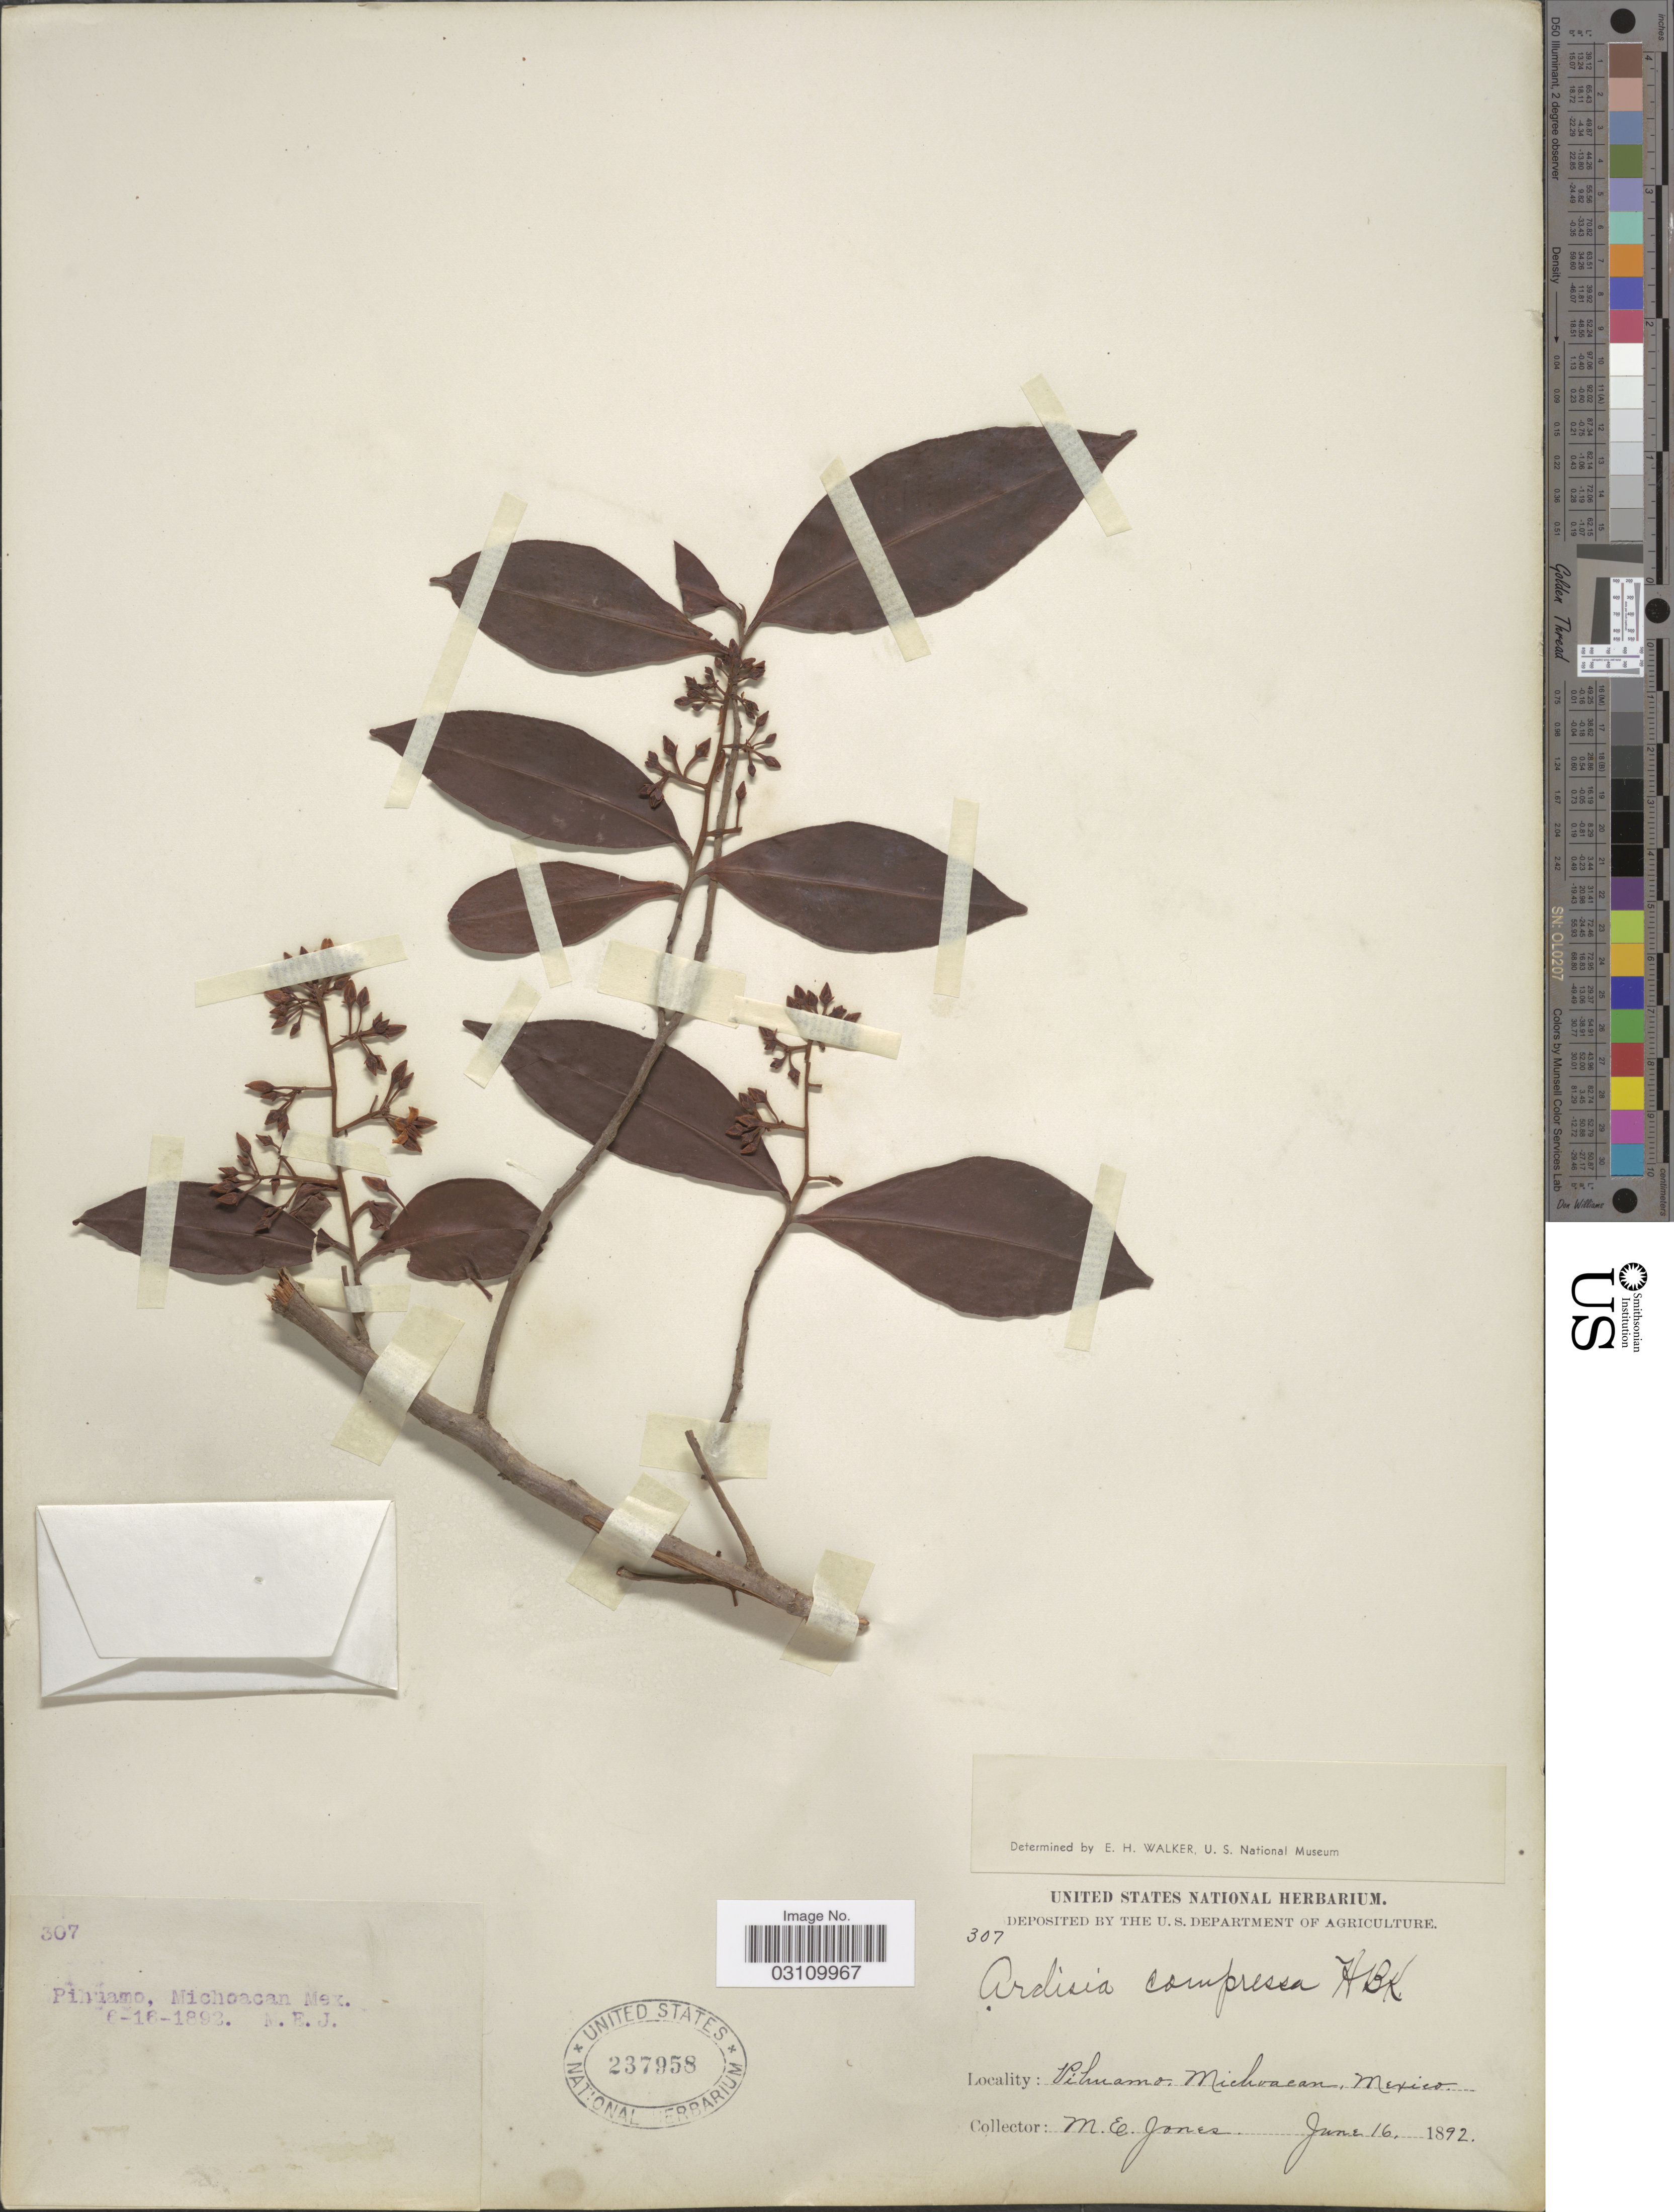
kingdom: Plantae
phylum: Tracheophyta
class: Magnoliopsida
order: Ericales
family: Primulaceae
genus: Ardisia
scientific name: Ardisia compressa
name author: Kunth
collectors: M. E. Jones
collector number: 307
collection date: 1892-06-16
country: Mexico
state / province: Michoacán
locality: Pihuamo, Michoacan.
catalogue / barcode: US 237958